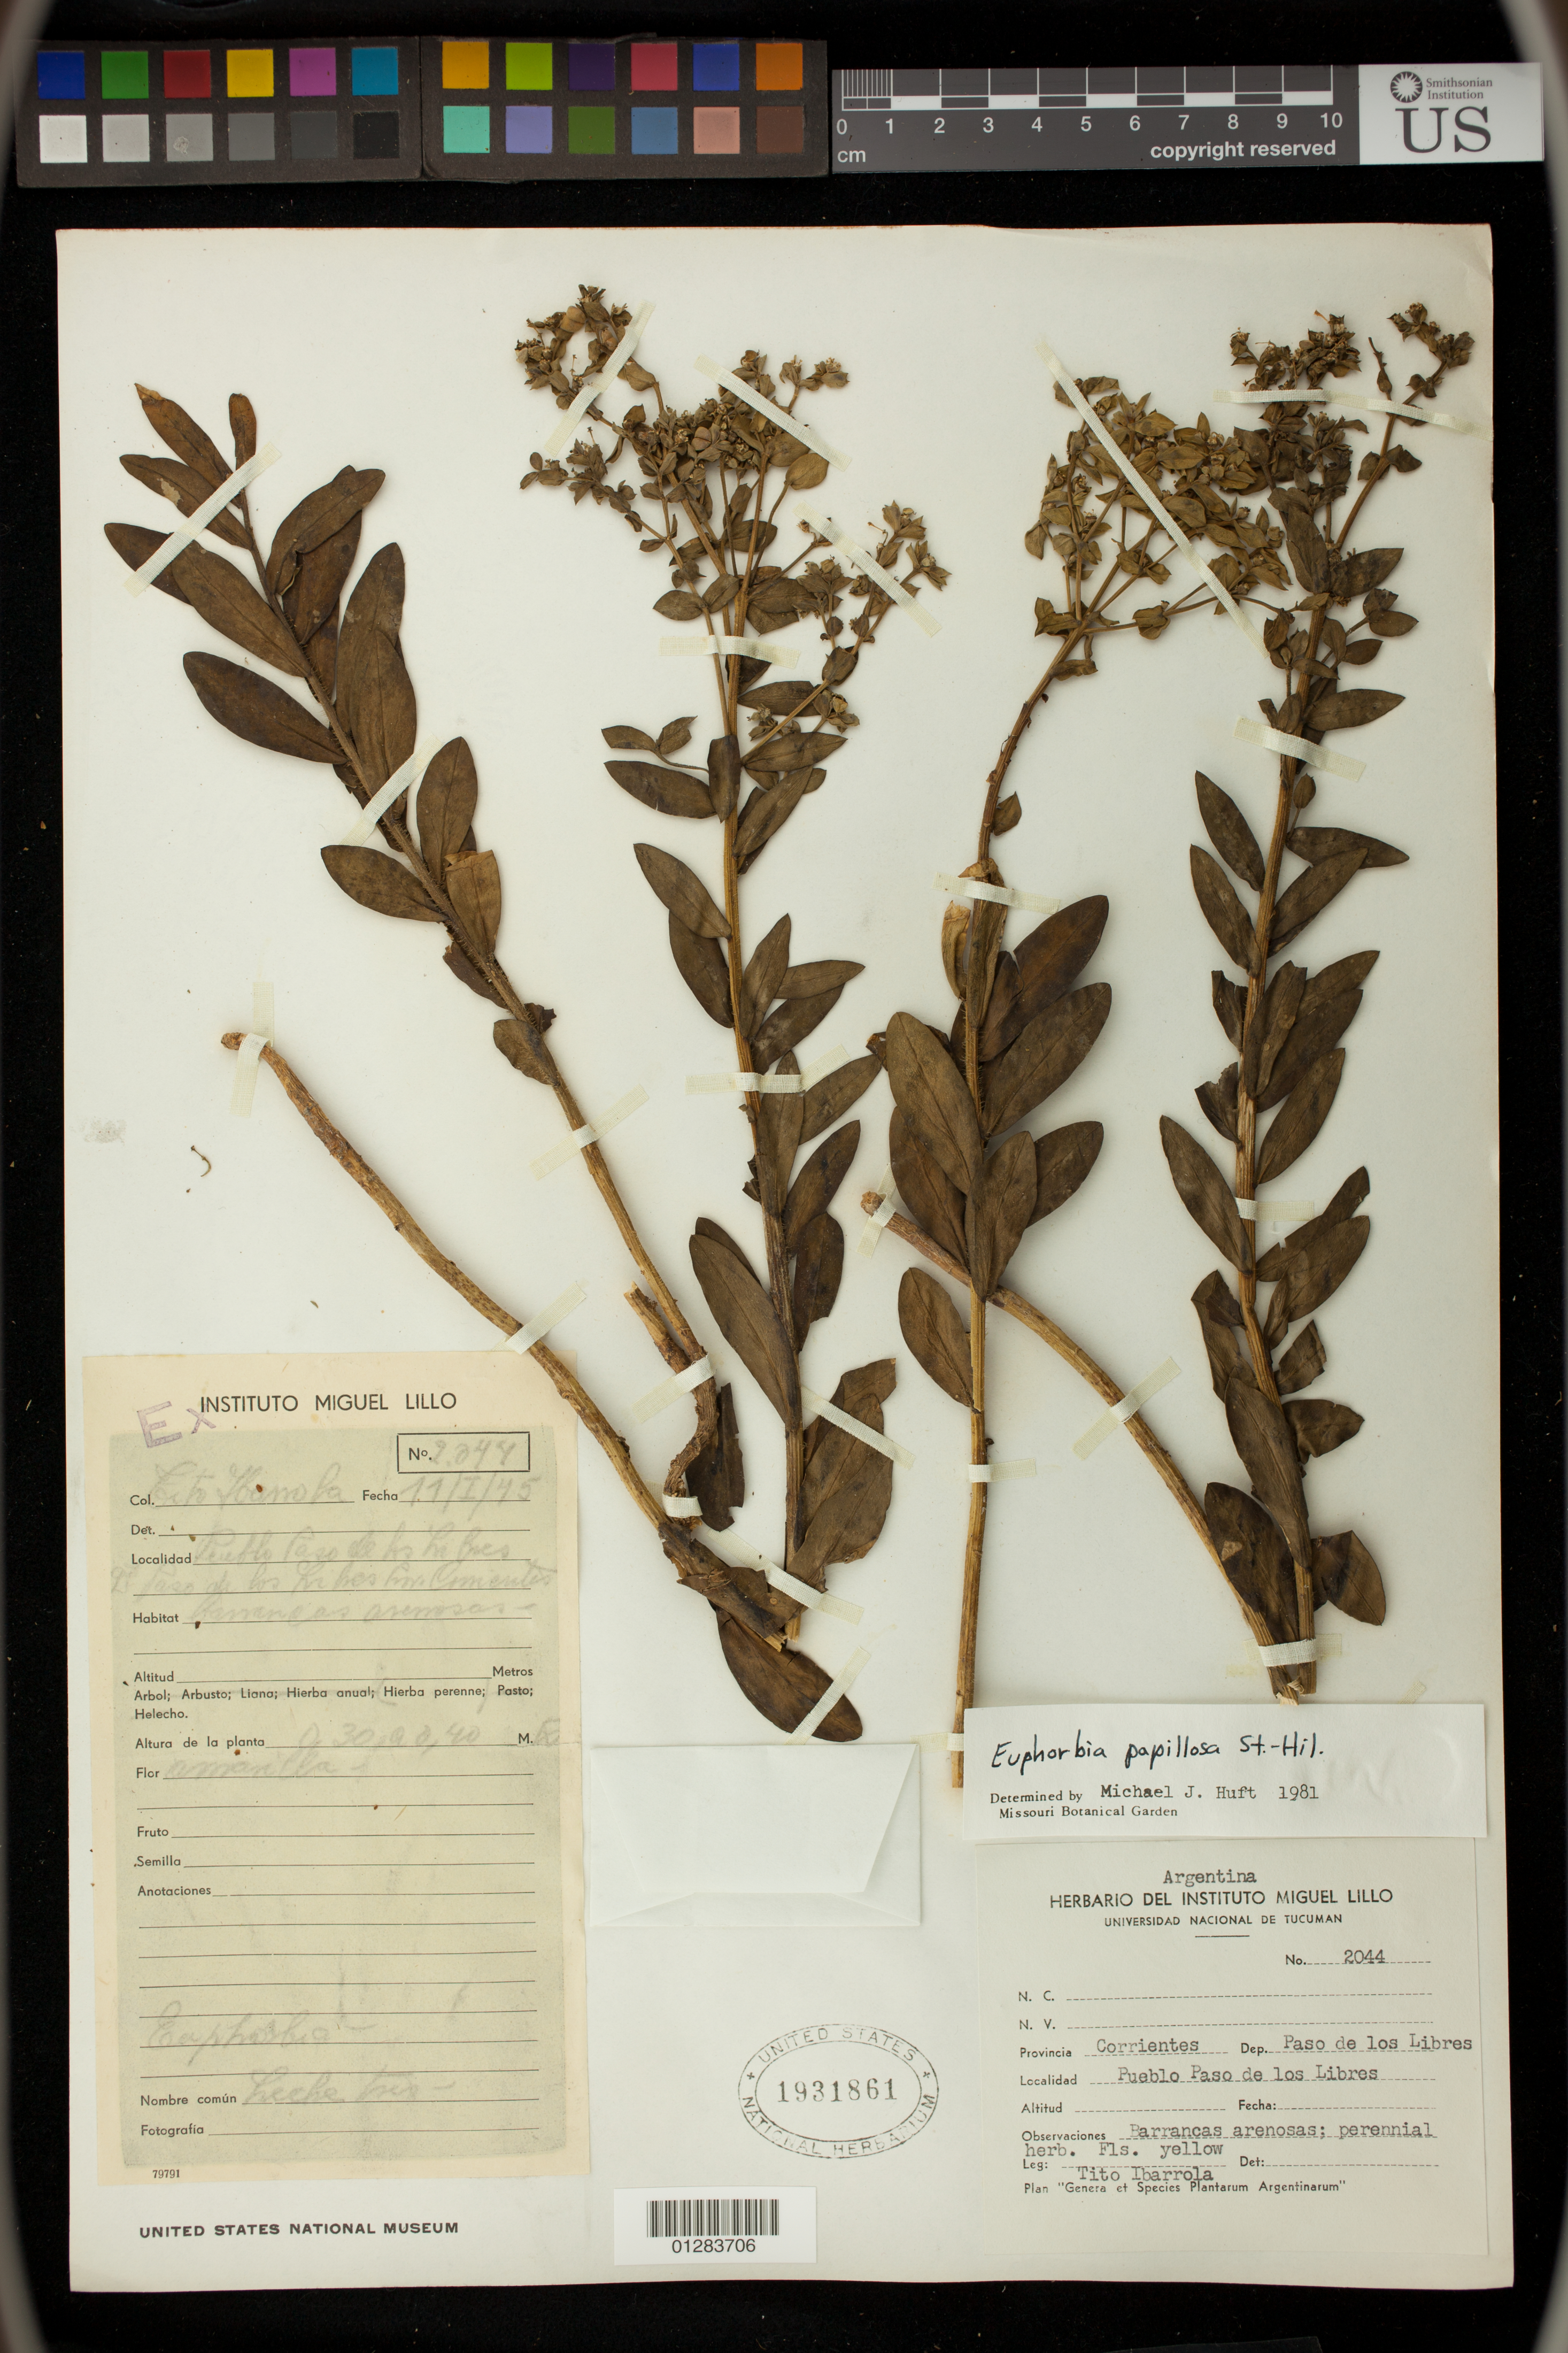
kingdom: Plantae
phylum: Tracheophyta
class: Magnoliopsida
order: Malpighiales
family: Euphorbiaceae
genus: Euphorbia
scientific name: Euphorbia papillosa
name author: A. St.-Hil.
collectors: T. Ibarrola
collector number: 2044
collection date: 1945-01-11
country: Argentina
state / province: Corrientes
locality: Pueblo Paso de los Libres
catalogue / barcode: US 1931861